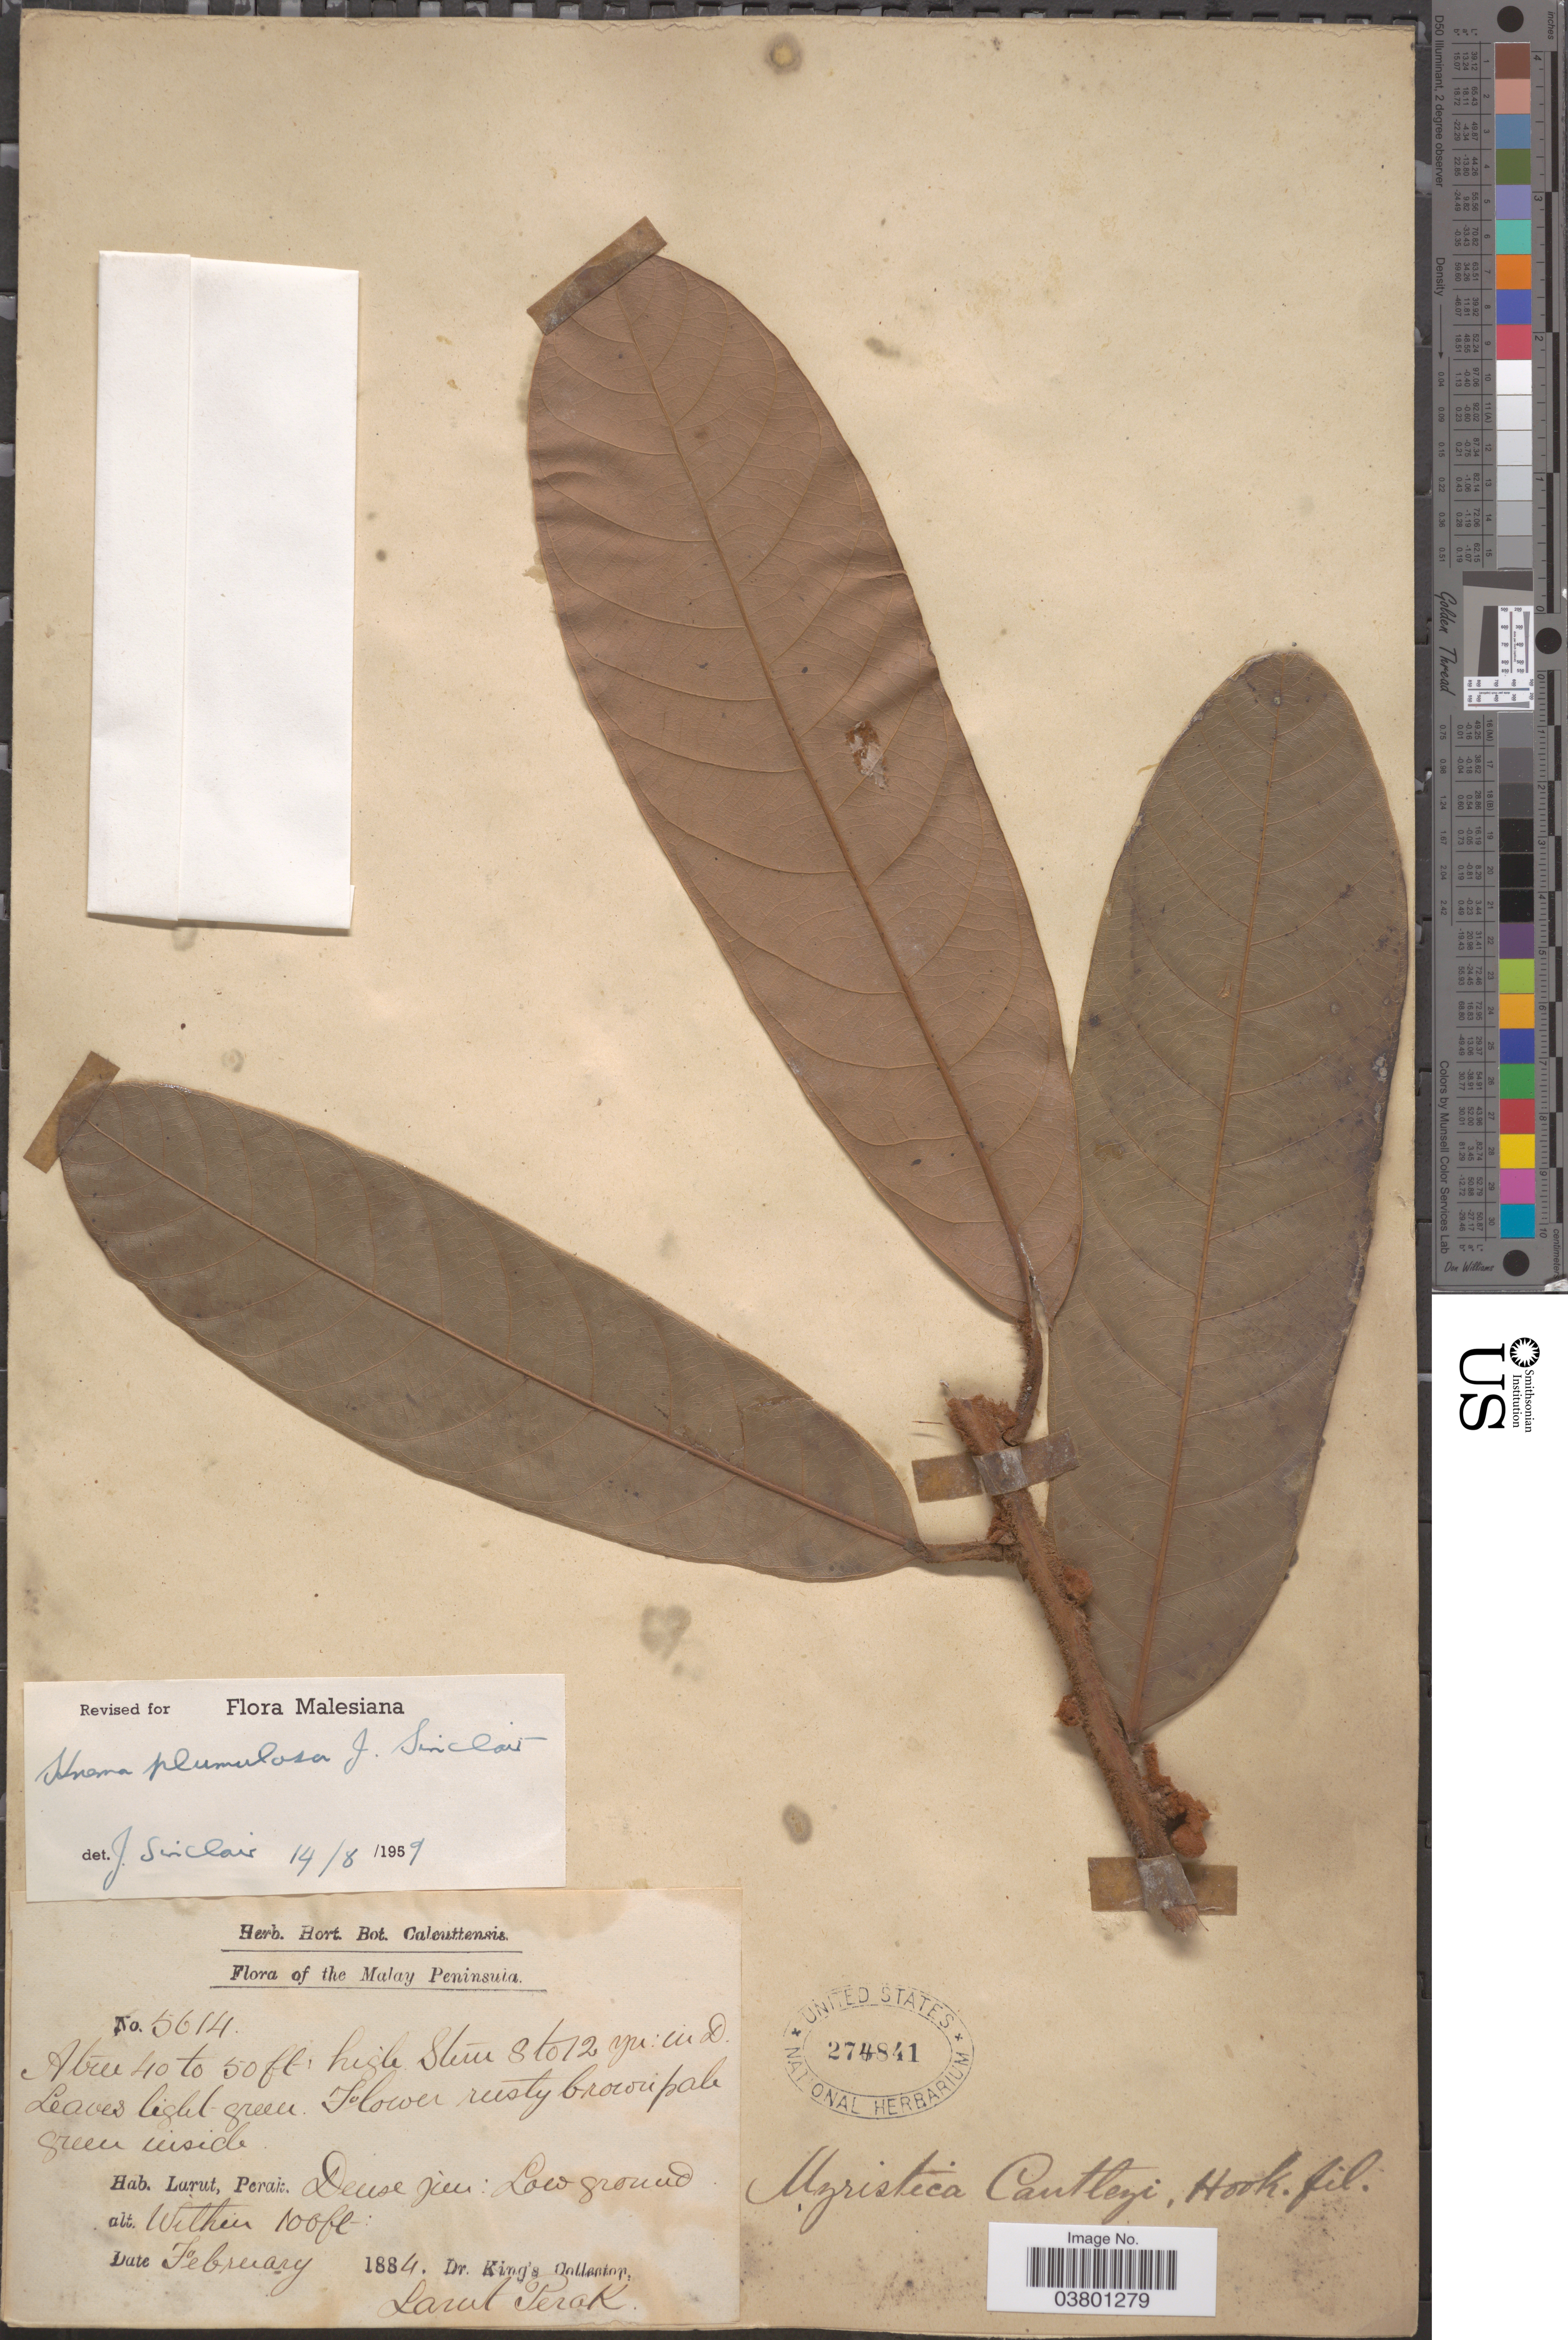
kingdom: Plantae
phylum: Tracheophyta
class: Magnoliopsida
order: Magnoliales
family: Myristicaceae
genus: Knema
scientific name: Knema plumulosa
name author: J. Sinclair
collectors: Dr. King's collector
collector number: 5614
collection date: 1884-02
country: Malaysia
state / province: Perak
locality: The Malay Peninsula. Larut.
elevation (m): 30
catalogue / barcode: US 274841